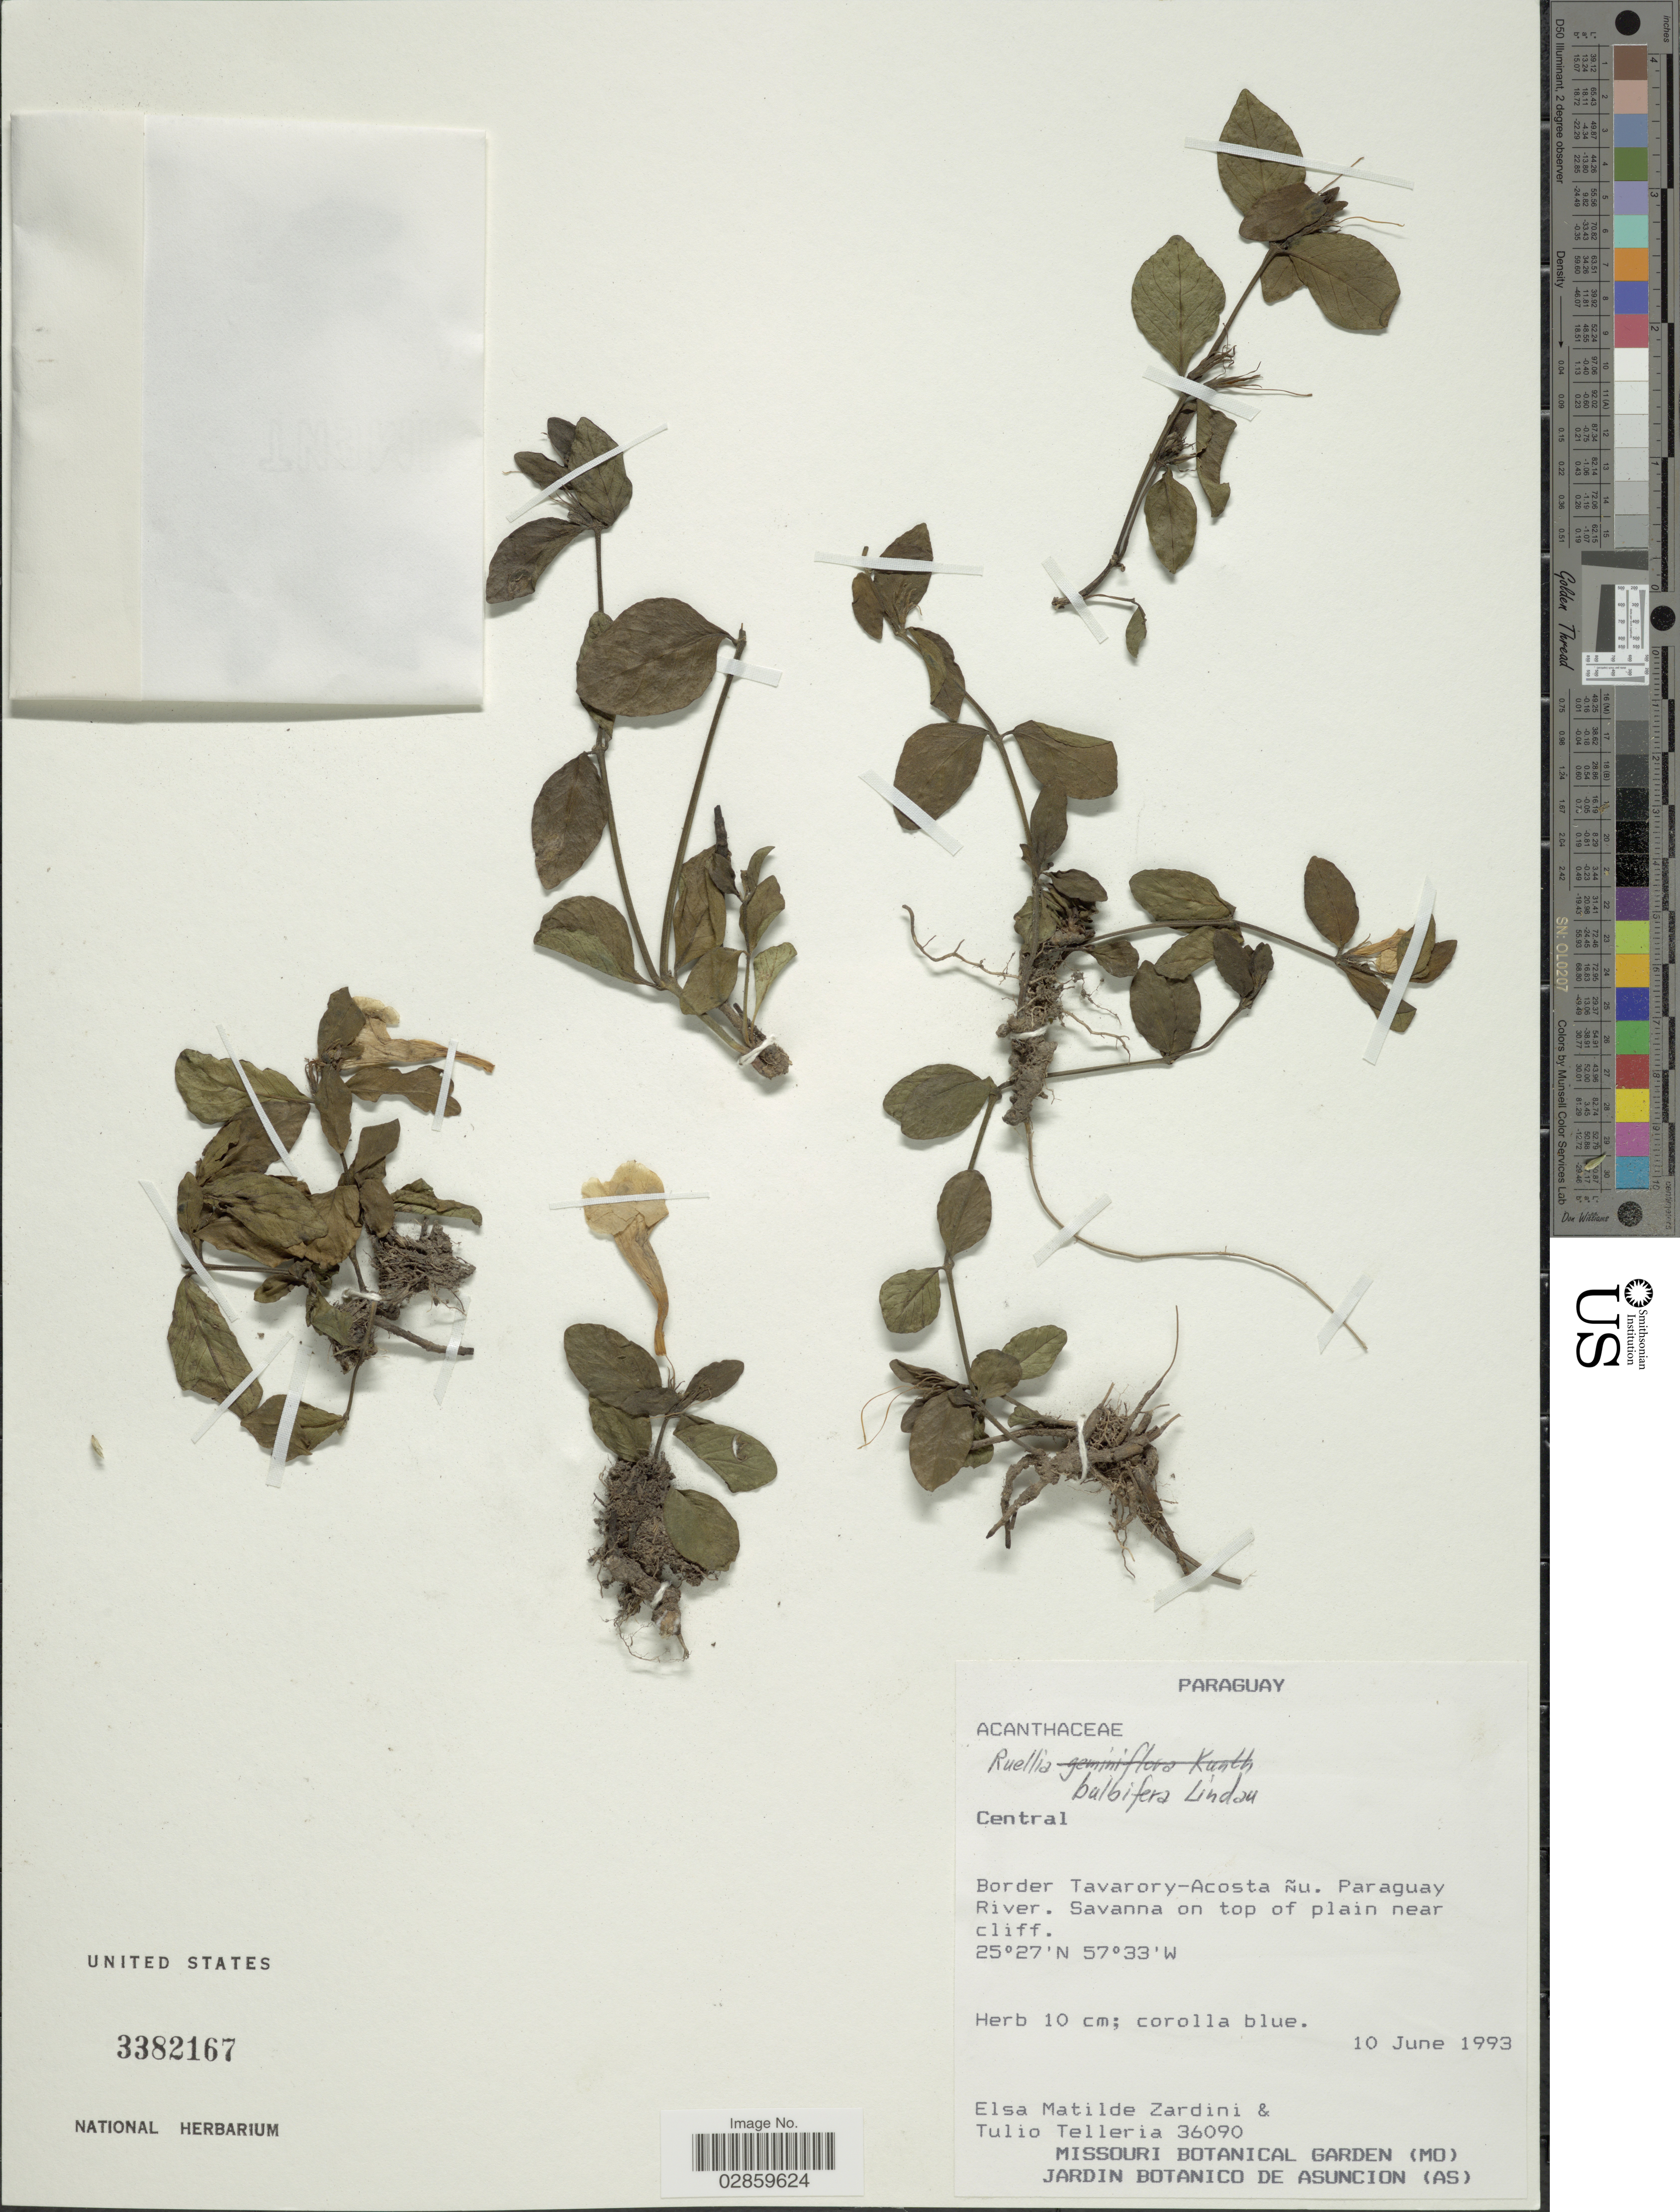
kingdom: Plantae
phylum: Tracheophyta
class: Magnoliopsida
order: Lamiales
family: Acanthaceae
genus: Ruellia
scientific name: Ruellia bulbifera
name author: Lindau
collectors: E. M. Zardini & T. Telleria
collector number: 36090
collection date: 1993-06-10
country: Paraguay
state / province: Central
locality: Border Tavarory-Acosta ñu. Paraguay River.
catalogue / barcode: US 3382167